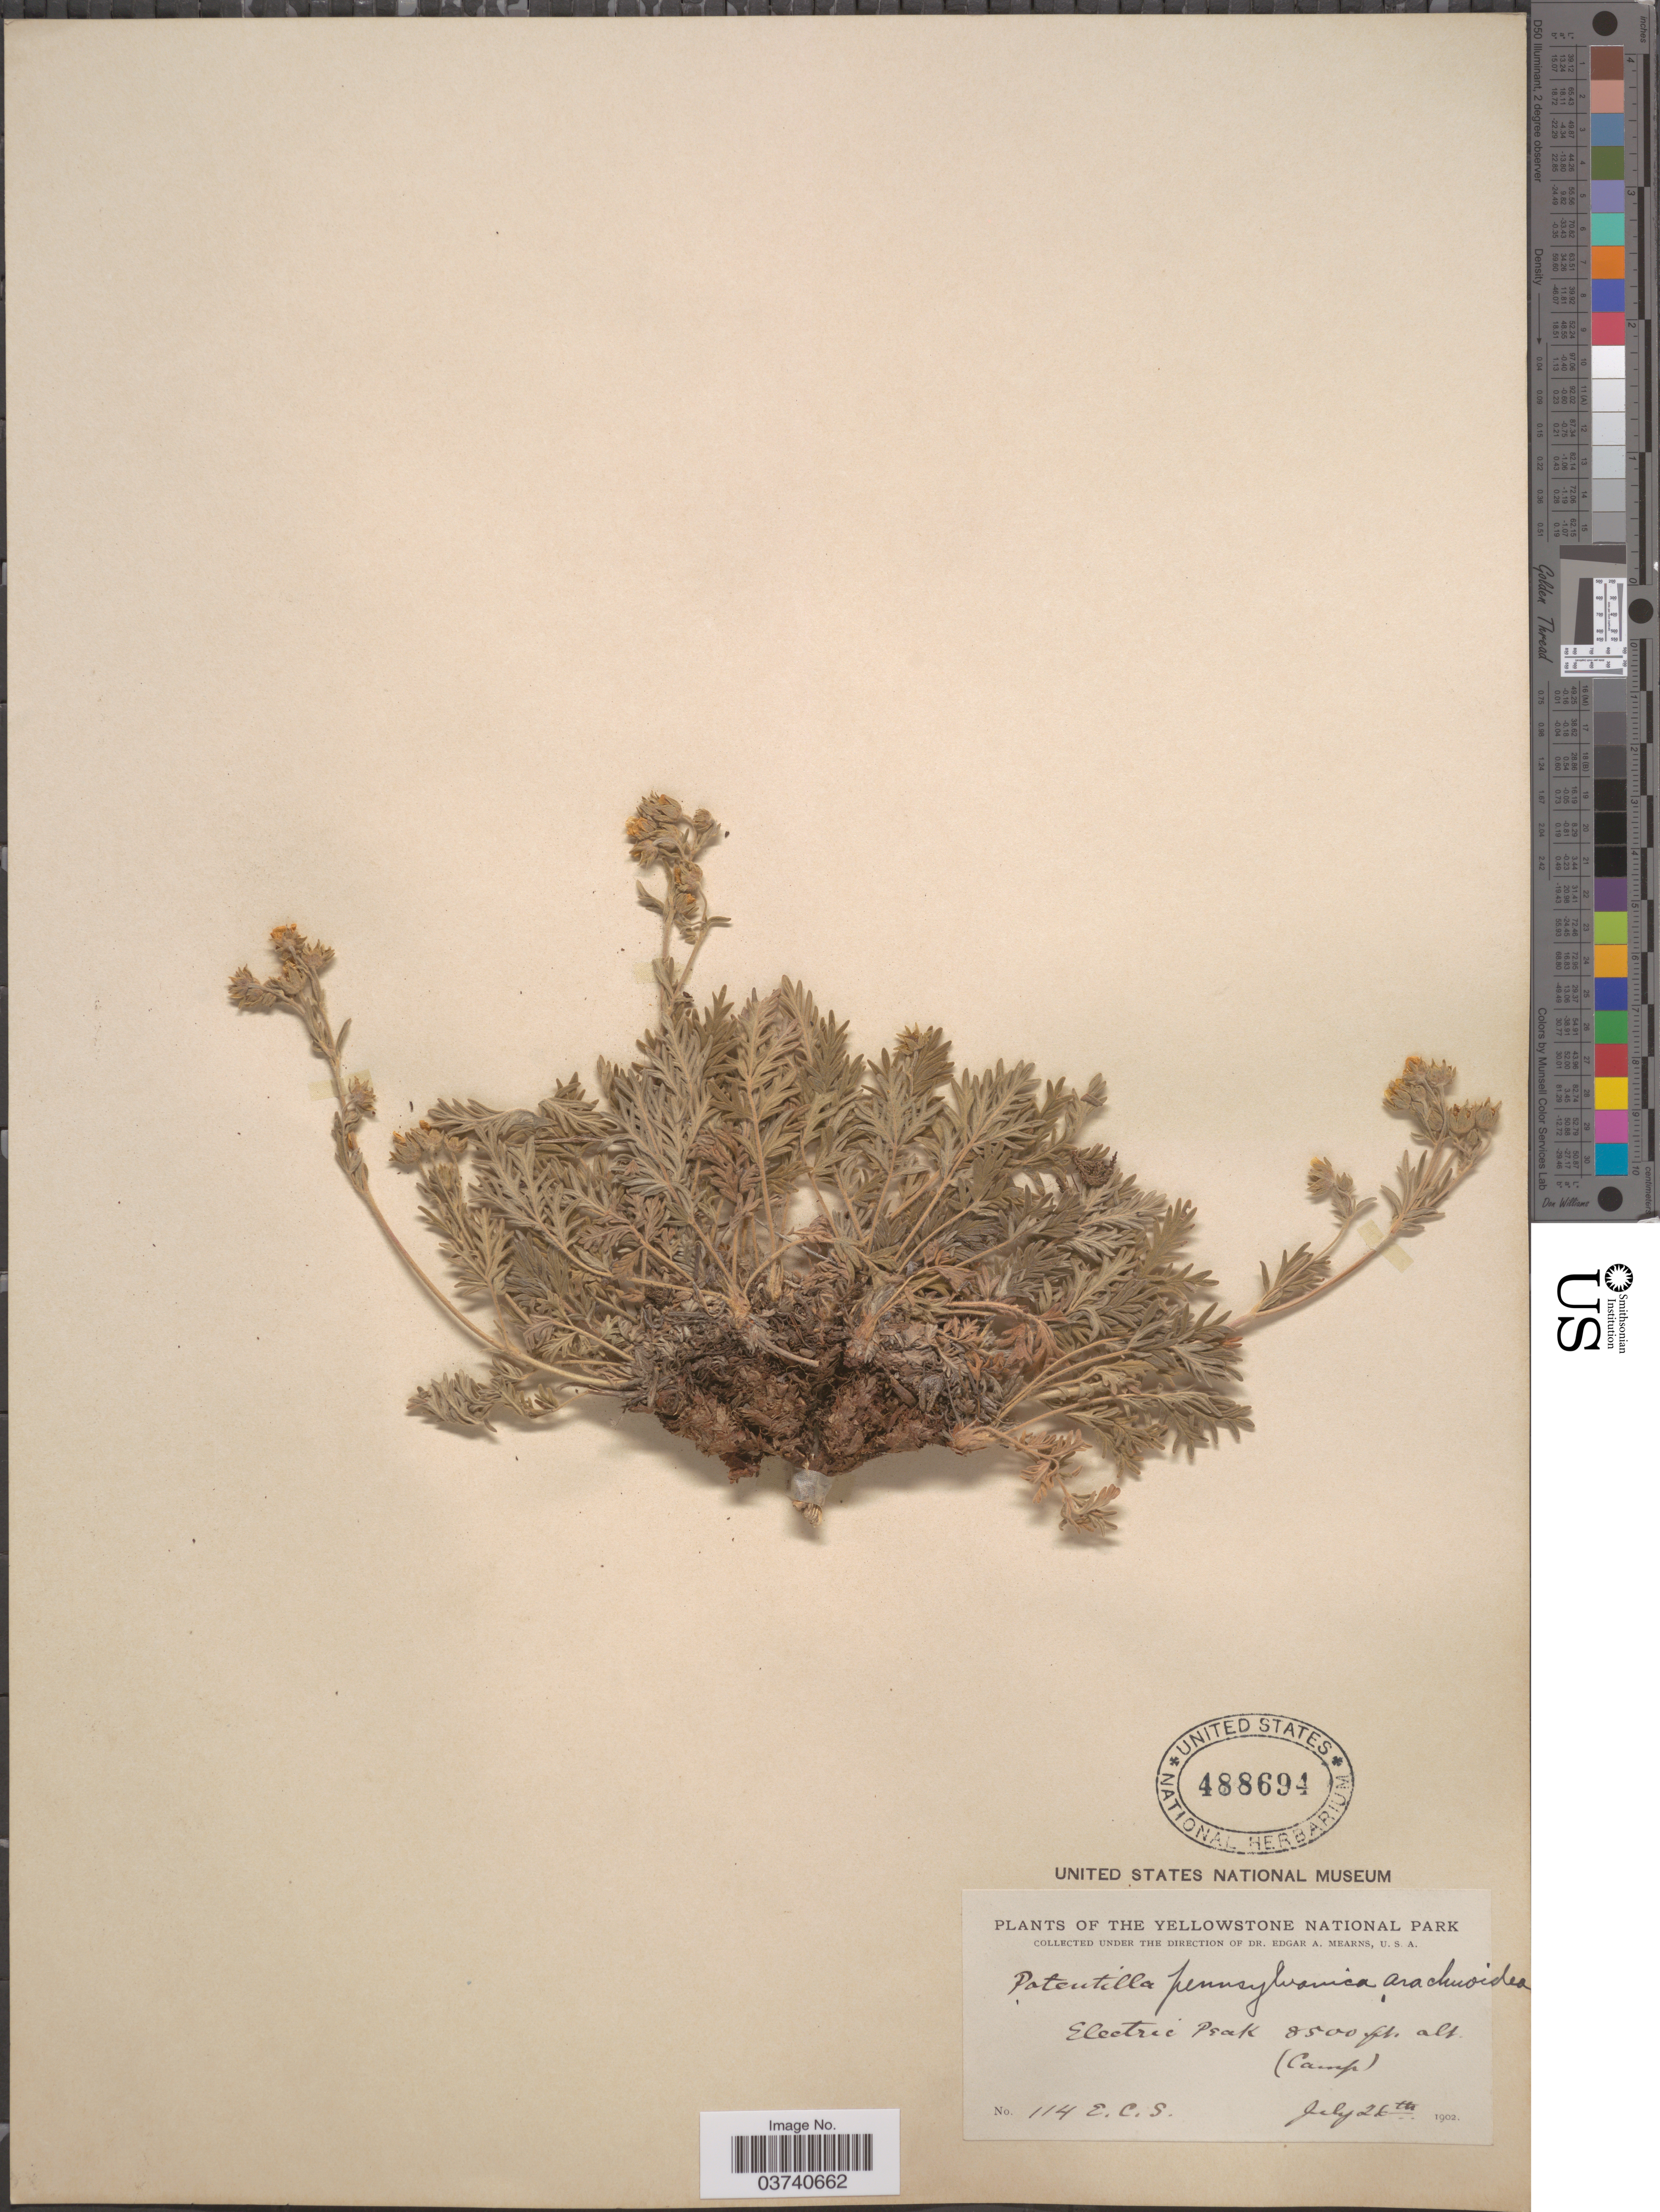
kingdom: Plantae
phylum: Tracheophyta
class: Magnoliopsida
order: Rosales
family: Rosaceae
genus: Potentilla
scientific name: Potentilla pensylvanica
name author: L.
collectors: E. C. Smith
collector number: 114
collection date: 1902-07-26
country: United States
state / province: Montana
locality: The Yellowstone National Park. Electric Peak (Camp).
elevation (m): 2591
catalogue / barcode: US 488694